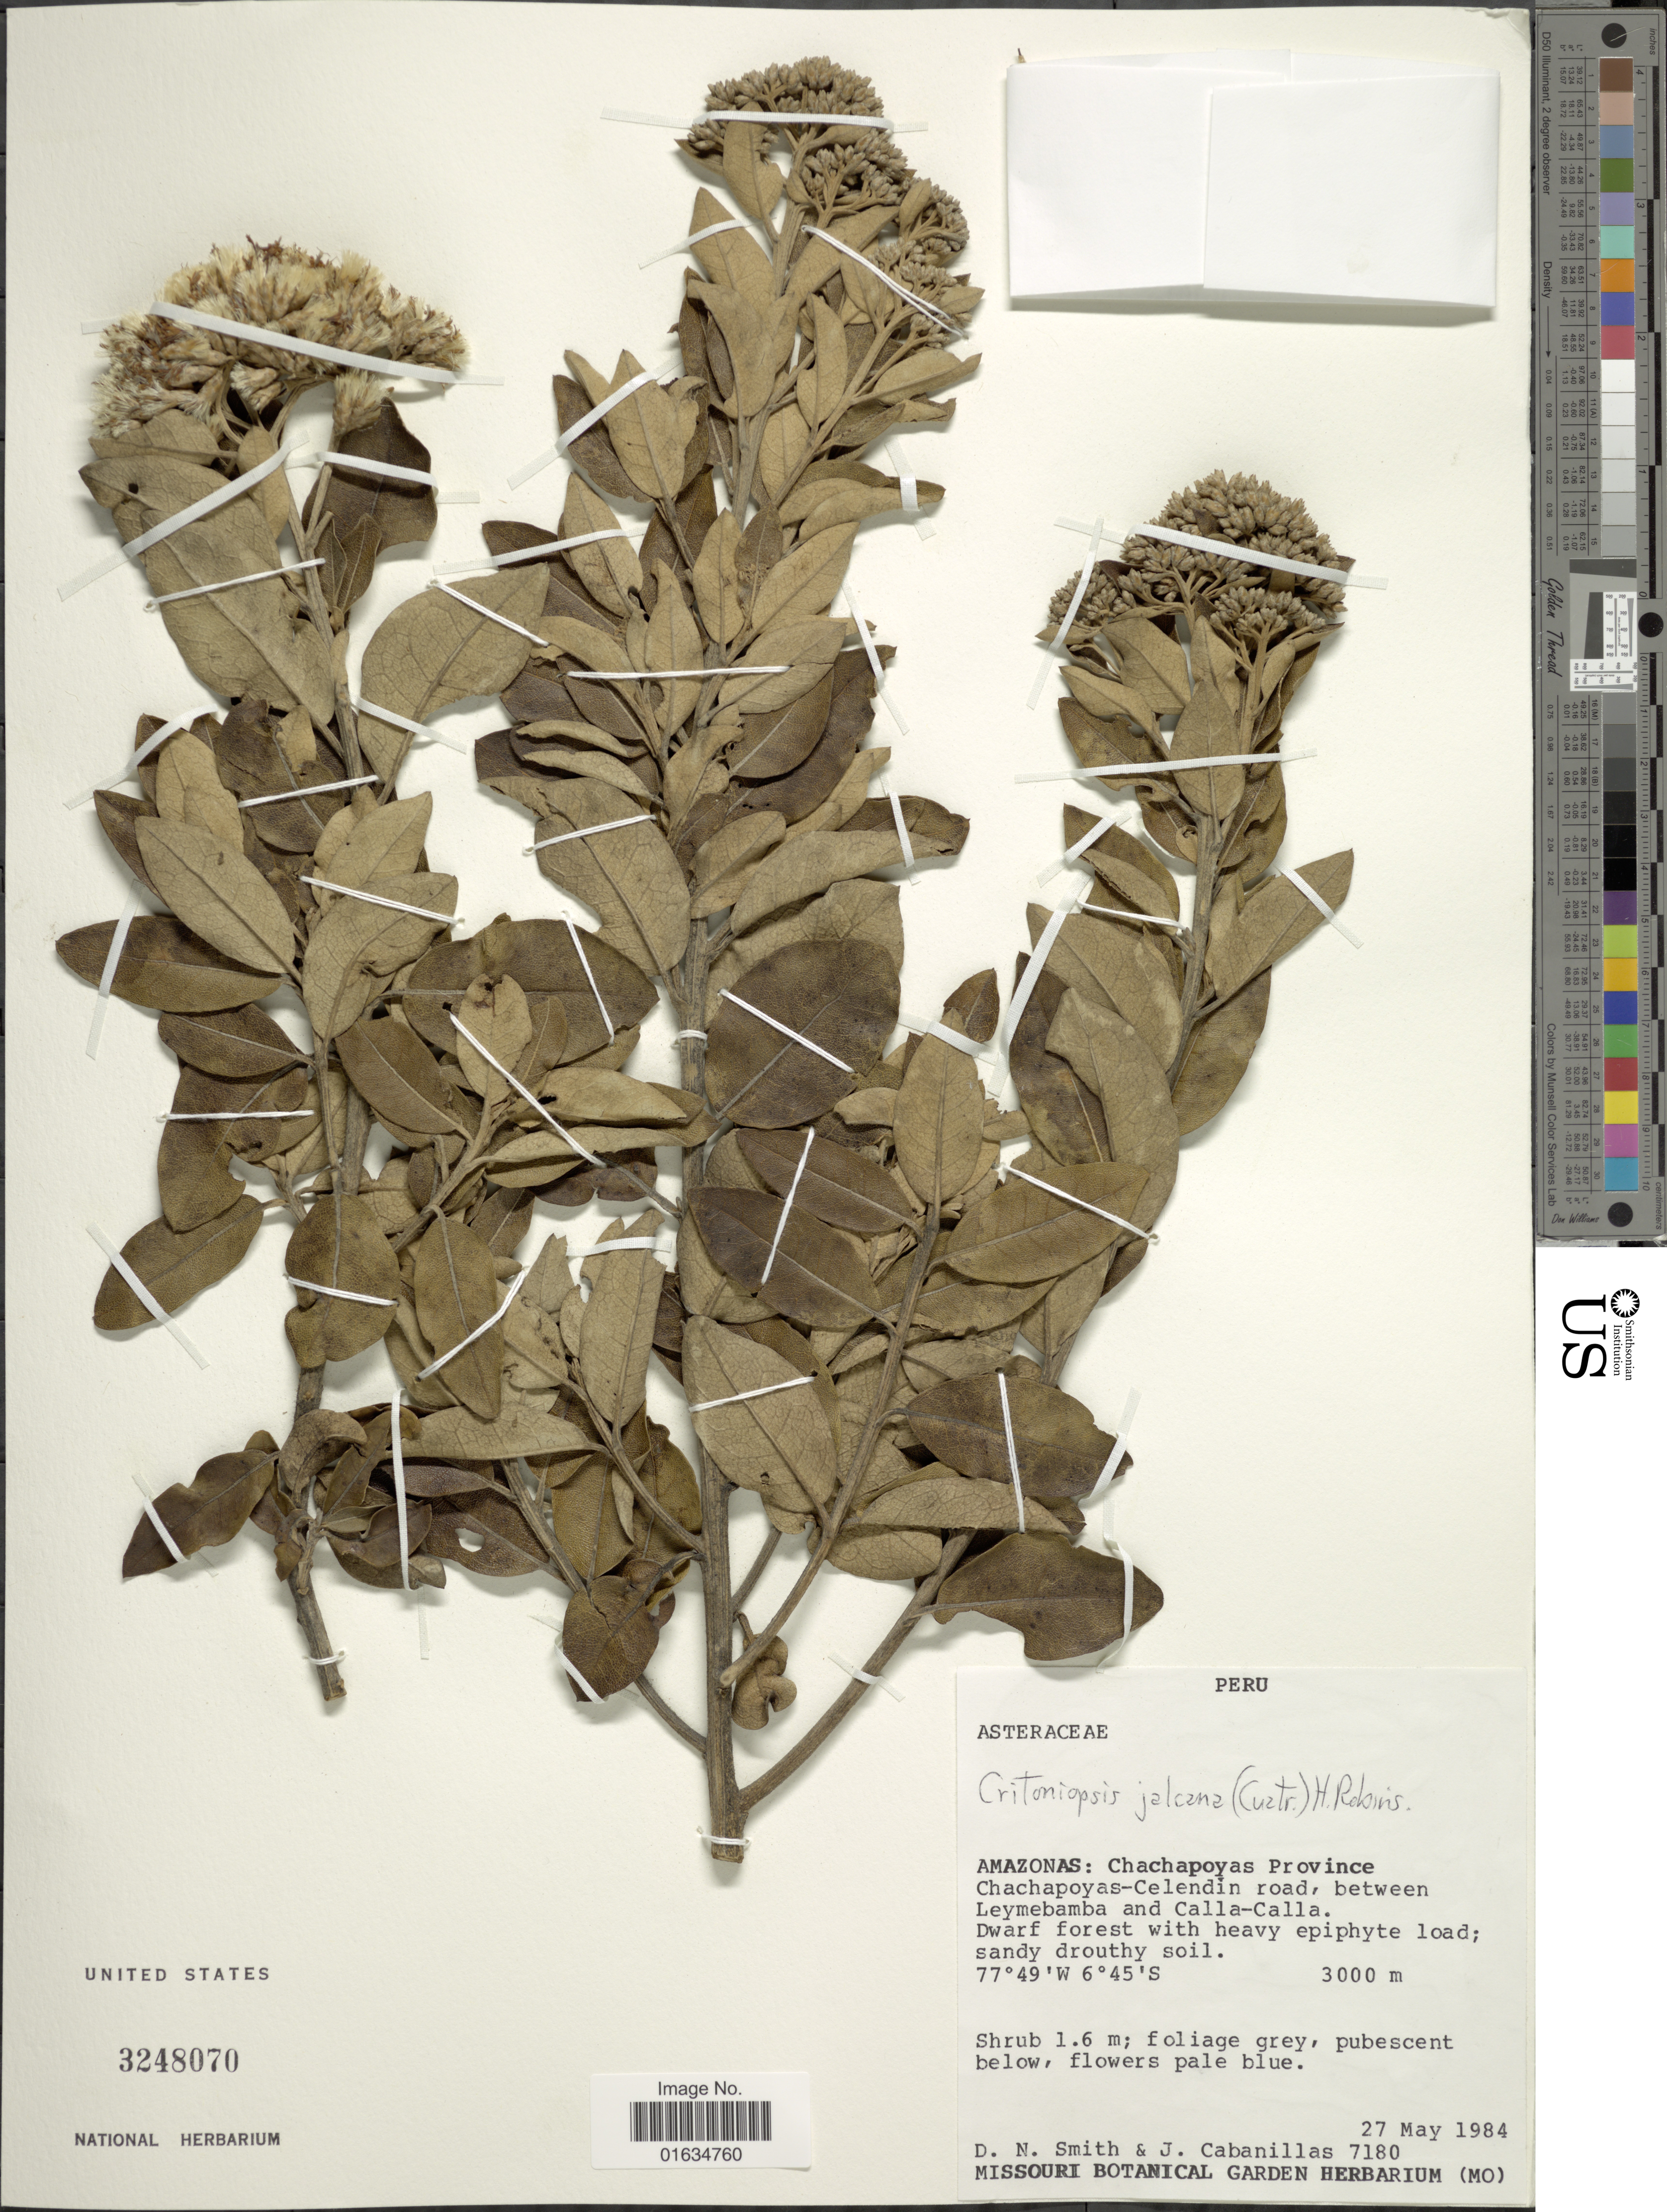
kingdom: Plantae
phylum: Tracheophyta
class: Magnoliopsida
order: Asterales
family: Asteraceae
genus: Critoniopsis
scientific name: Critoniopsis jalcana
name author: (Cuatrec.) H. Rob.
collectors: D. Smith & J. Cabanillas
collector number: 7180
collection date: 1984-05-27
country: Peru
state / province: Amazonas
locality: Chachapoyas Province, Chachapoyas-Celendin road, between Leymebamba and Calla-Calla.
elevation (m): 3000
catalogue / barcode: US 3248070